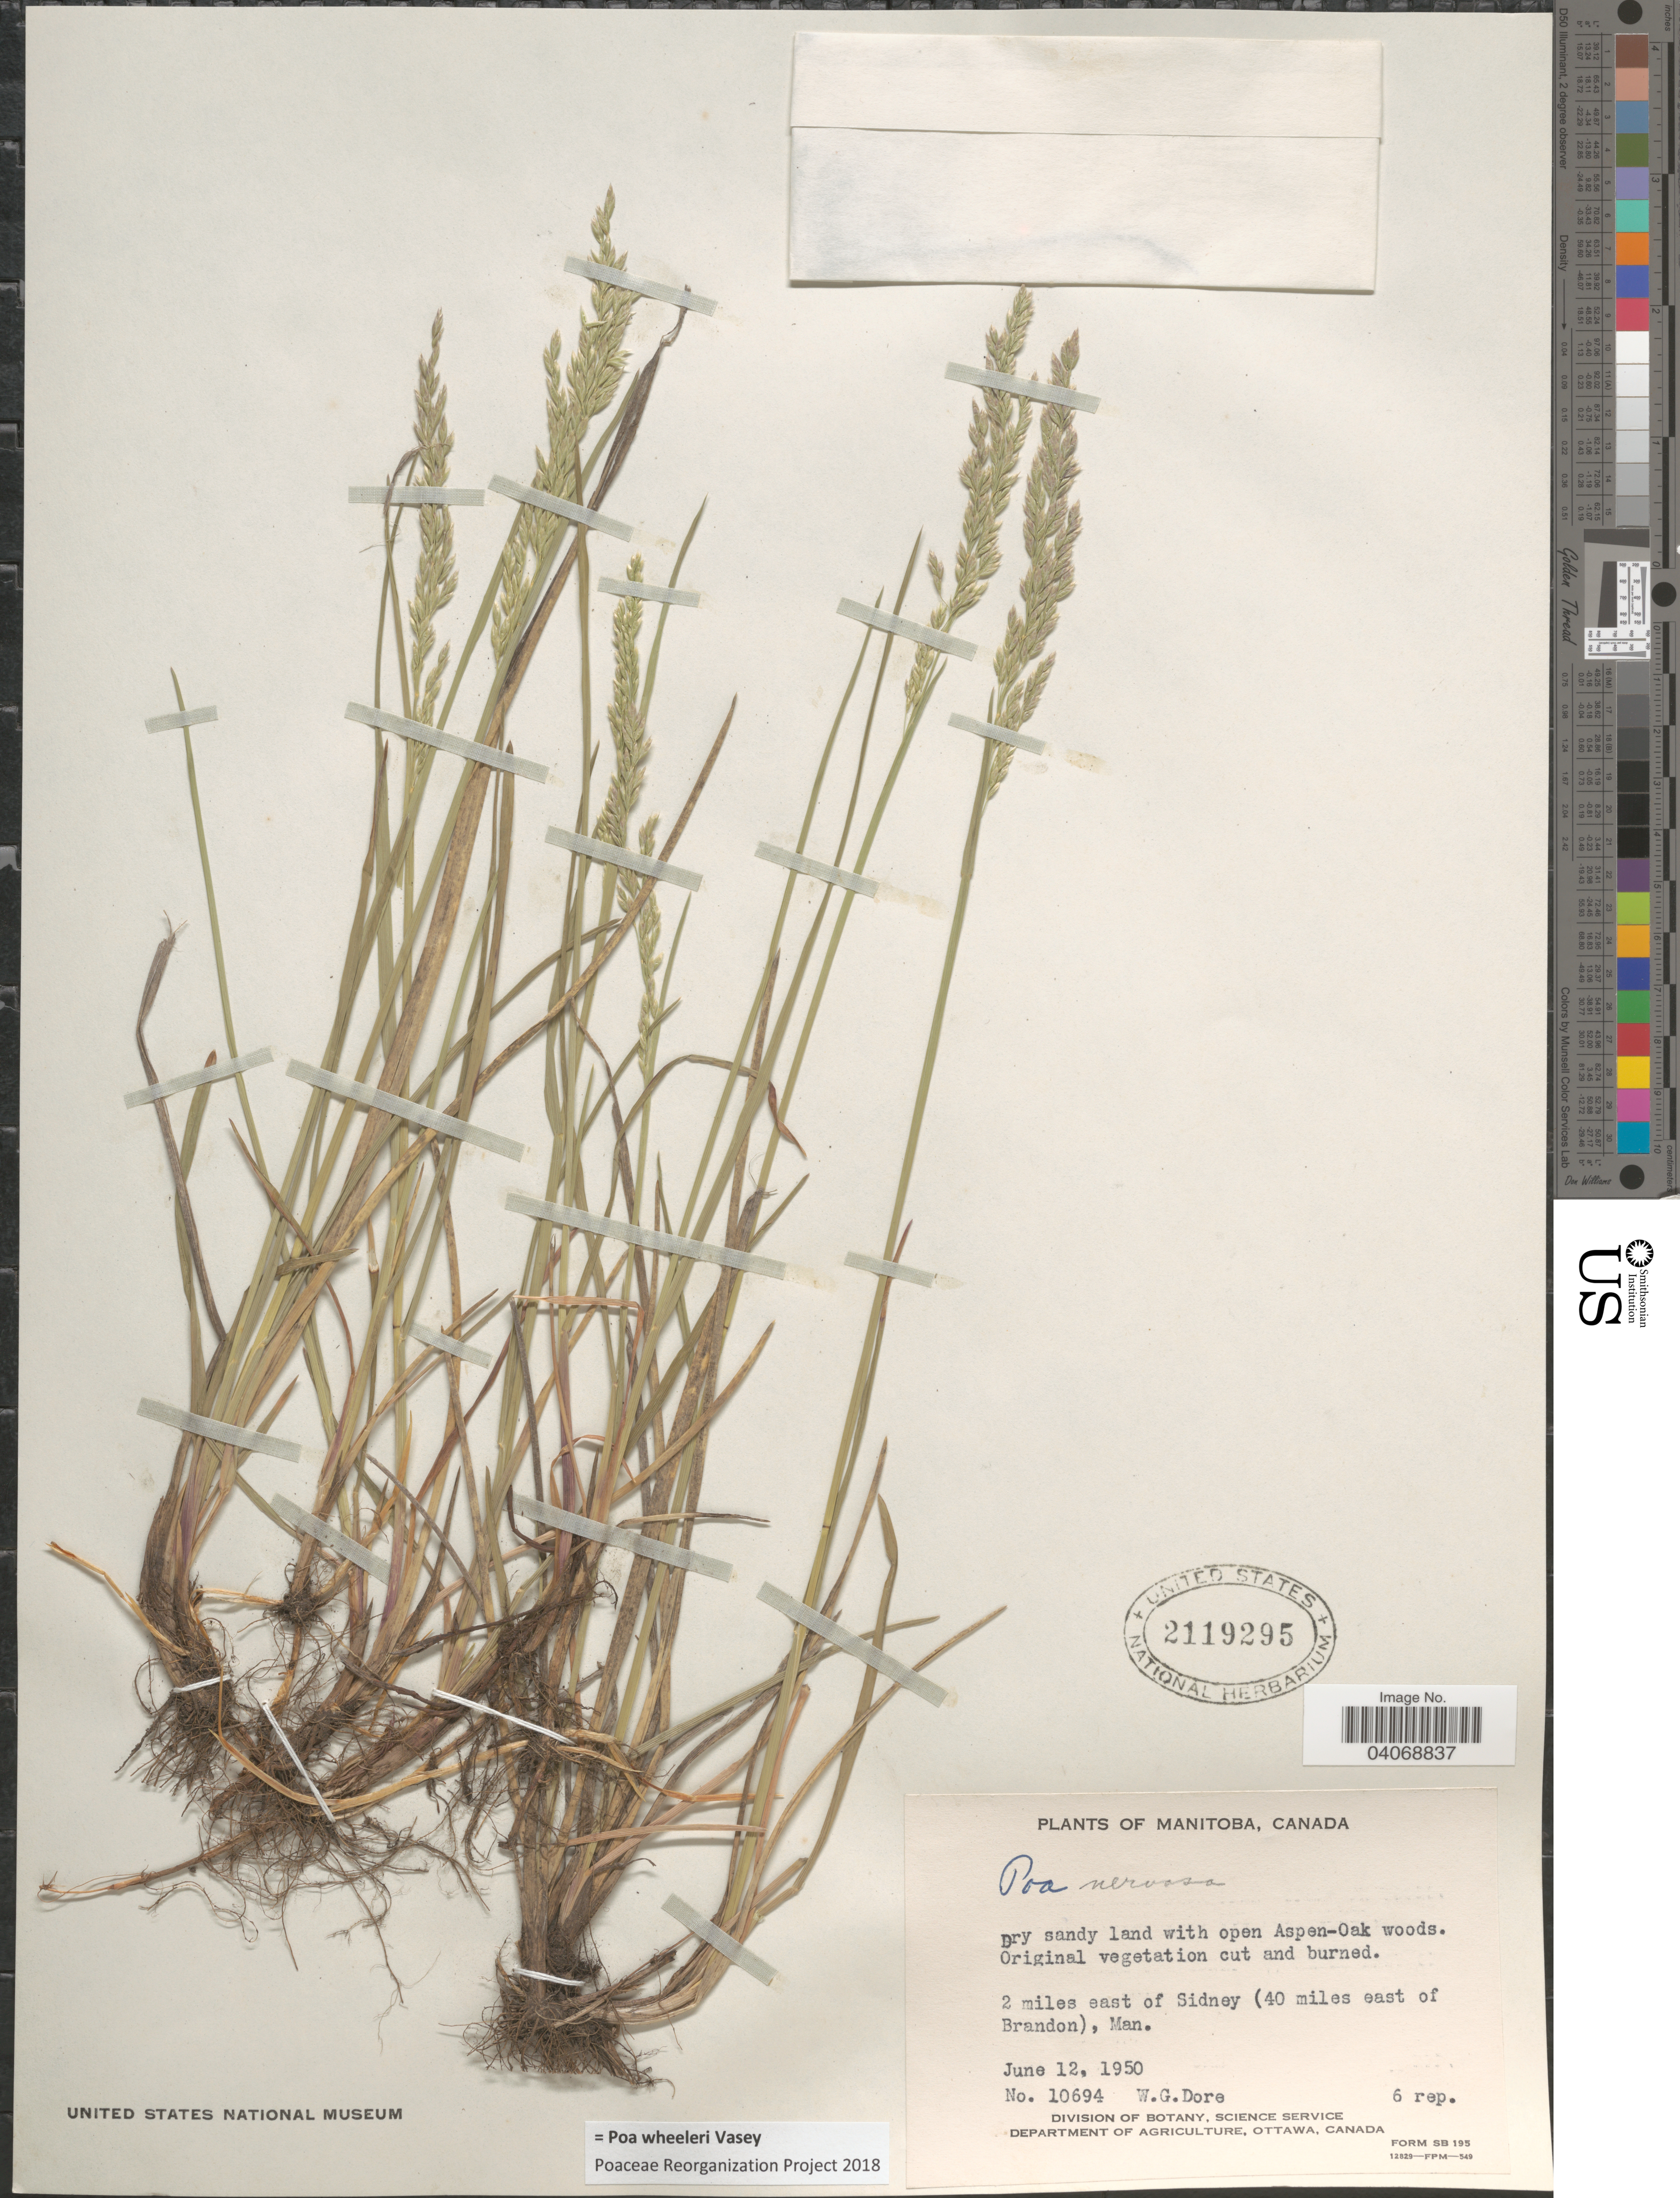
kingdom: Plantae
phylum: Tracheophyta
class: Liliopsida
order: Poales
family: Poaceae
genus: Poa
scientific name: Poa wheeleri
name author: Vasey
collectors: W. Dore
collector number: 10694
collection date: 1950-06-12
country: Canada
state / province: Manitoba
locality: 2 miles east of Sidney (40 miles east of Brandon).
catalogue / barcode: US 2119295